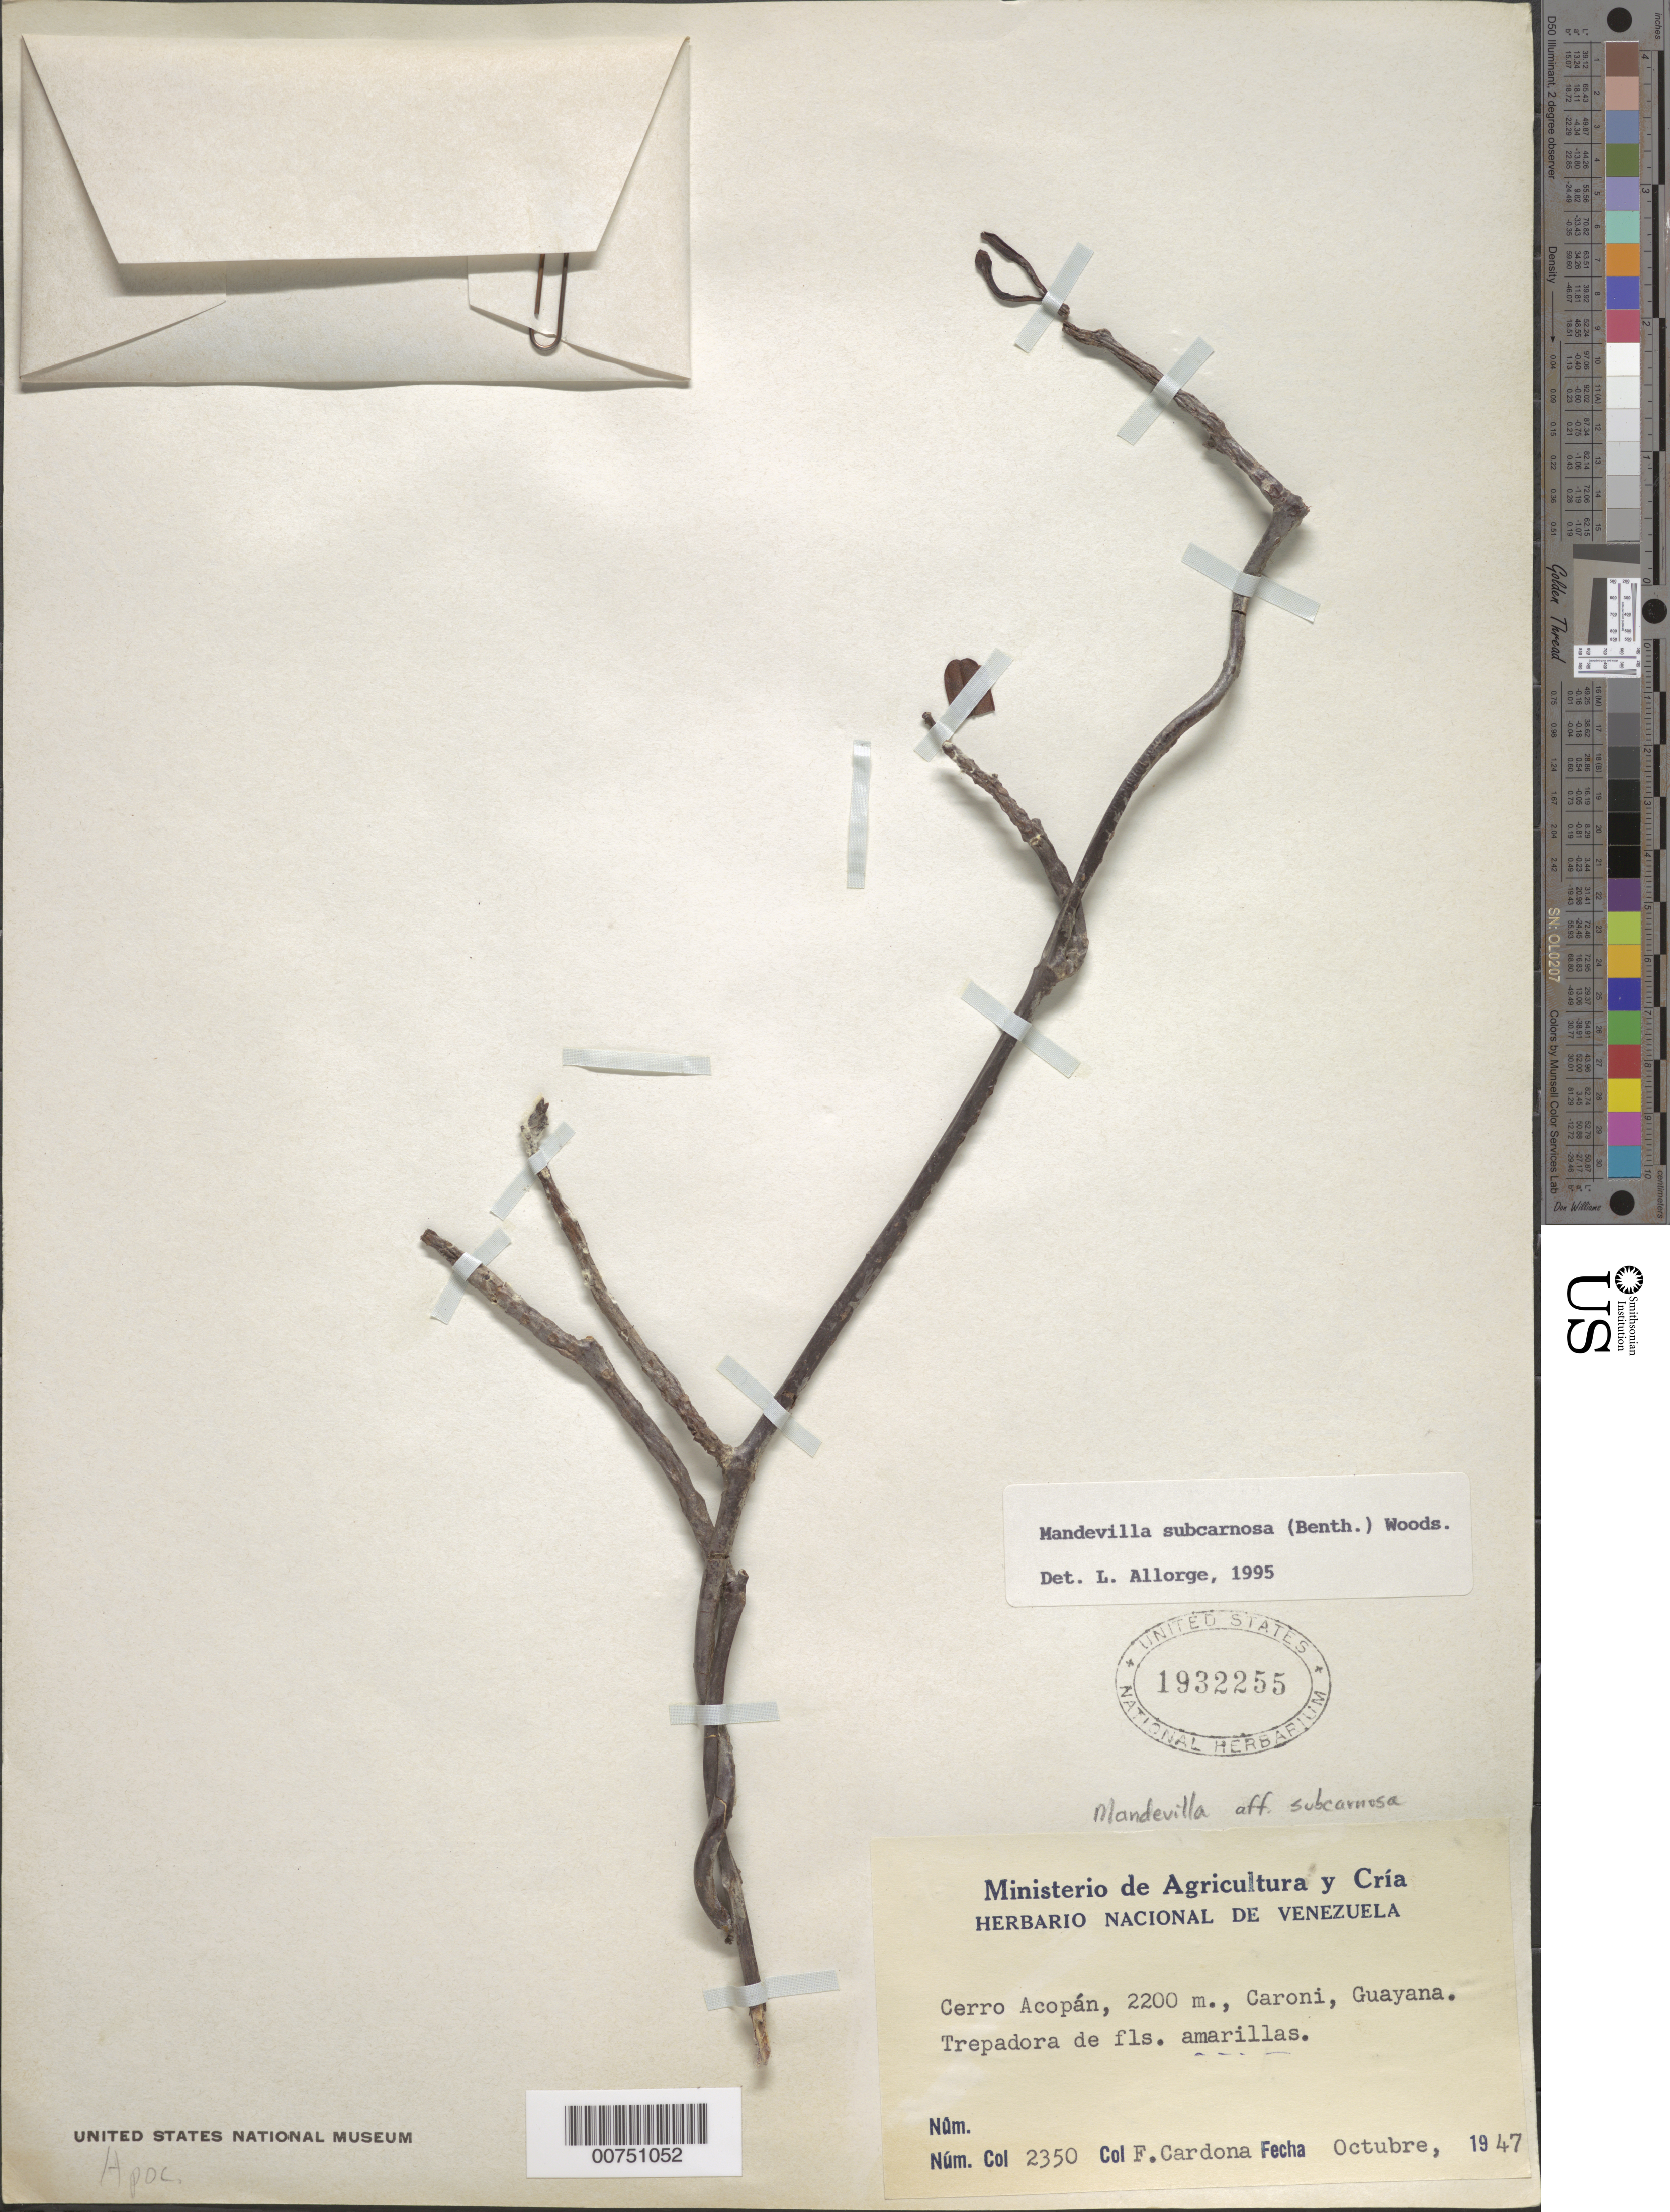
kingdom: Plantae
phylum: Tracheophyta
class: Magnoliopsida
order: Gentianales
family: Apocynaceae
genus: Mandevilla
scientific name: Mandevilla subcarnosa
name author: (Benth.) Woodson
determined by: Allorge, L.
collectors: F. Cardona Puig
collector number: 2350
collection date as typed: Oct-47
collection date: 1947-10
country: Venezuela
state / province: Bolívar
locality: Cerro Acopán, Río Caroní, Guayana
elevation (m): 2200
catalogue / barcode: US 1932255